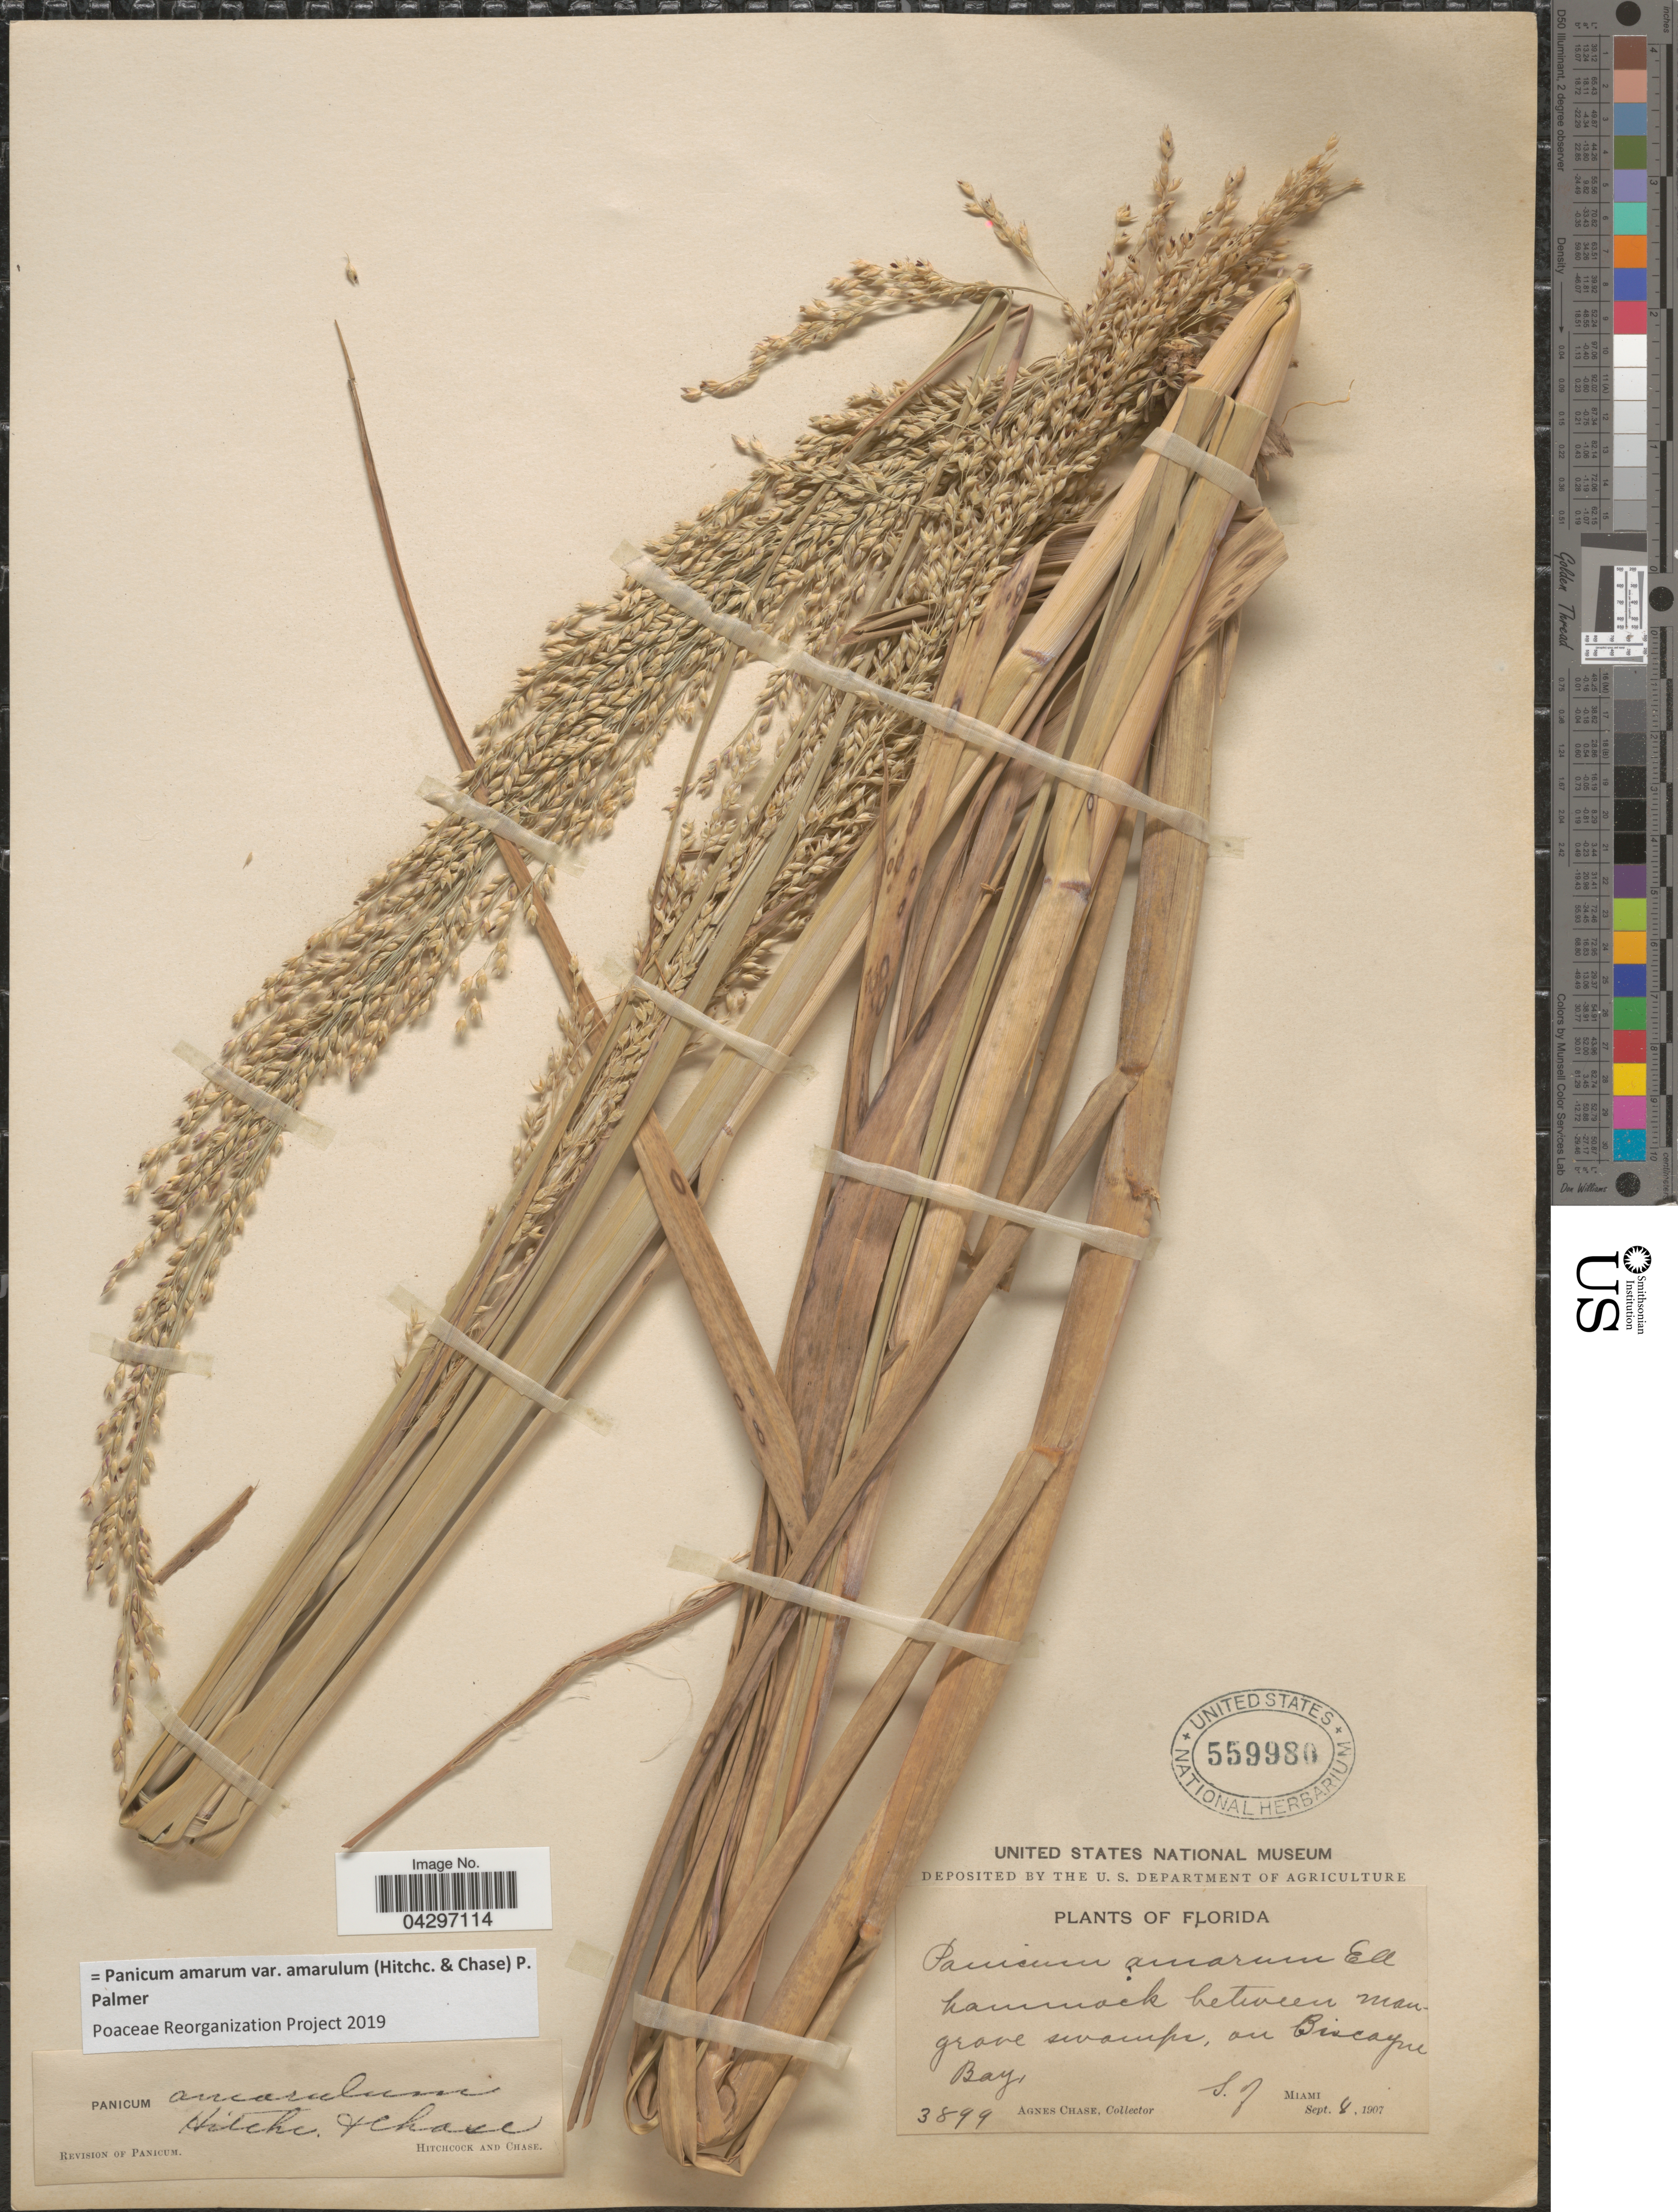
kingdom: Plantae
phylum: Tracheophyta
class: Liliopsida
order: Poales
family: Poaceae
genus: Panicum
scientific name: Panicum amarum var. amarulum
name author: (Hitchc. & Chase) Freckmann & Lelong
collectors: A. Chase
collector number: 3899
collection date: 1907-09-08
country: United States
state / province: Florida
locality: Hammock between mangrove swamps, on Biscayne Bay, S. of Miami.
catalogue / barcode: US 559980